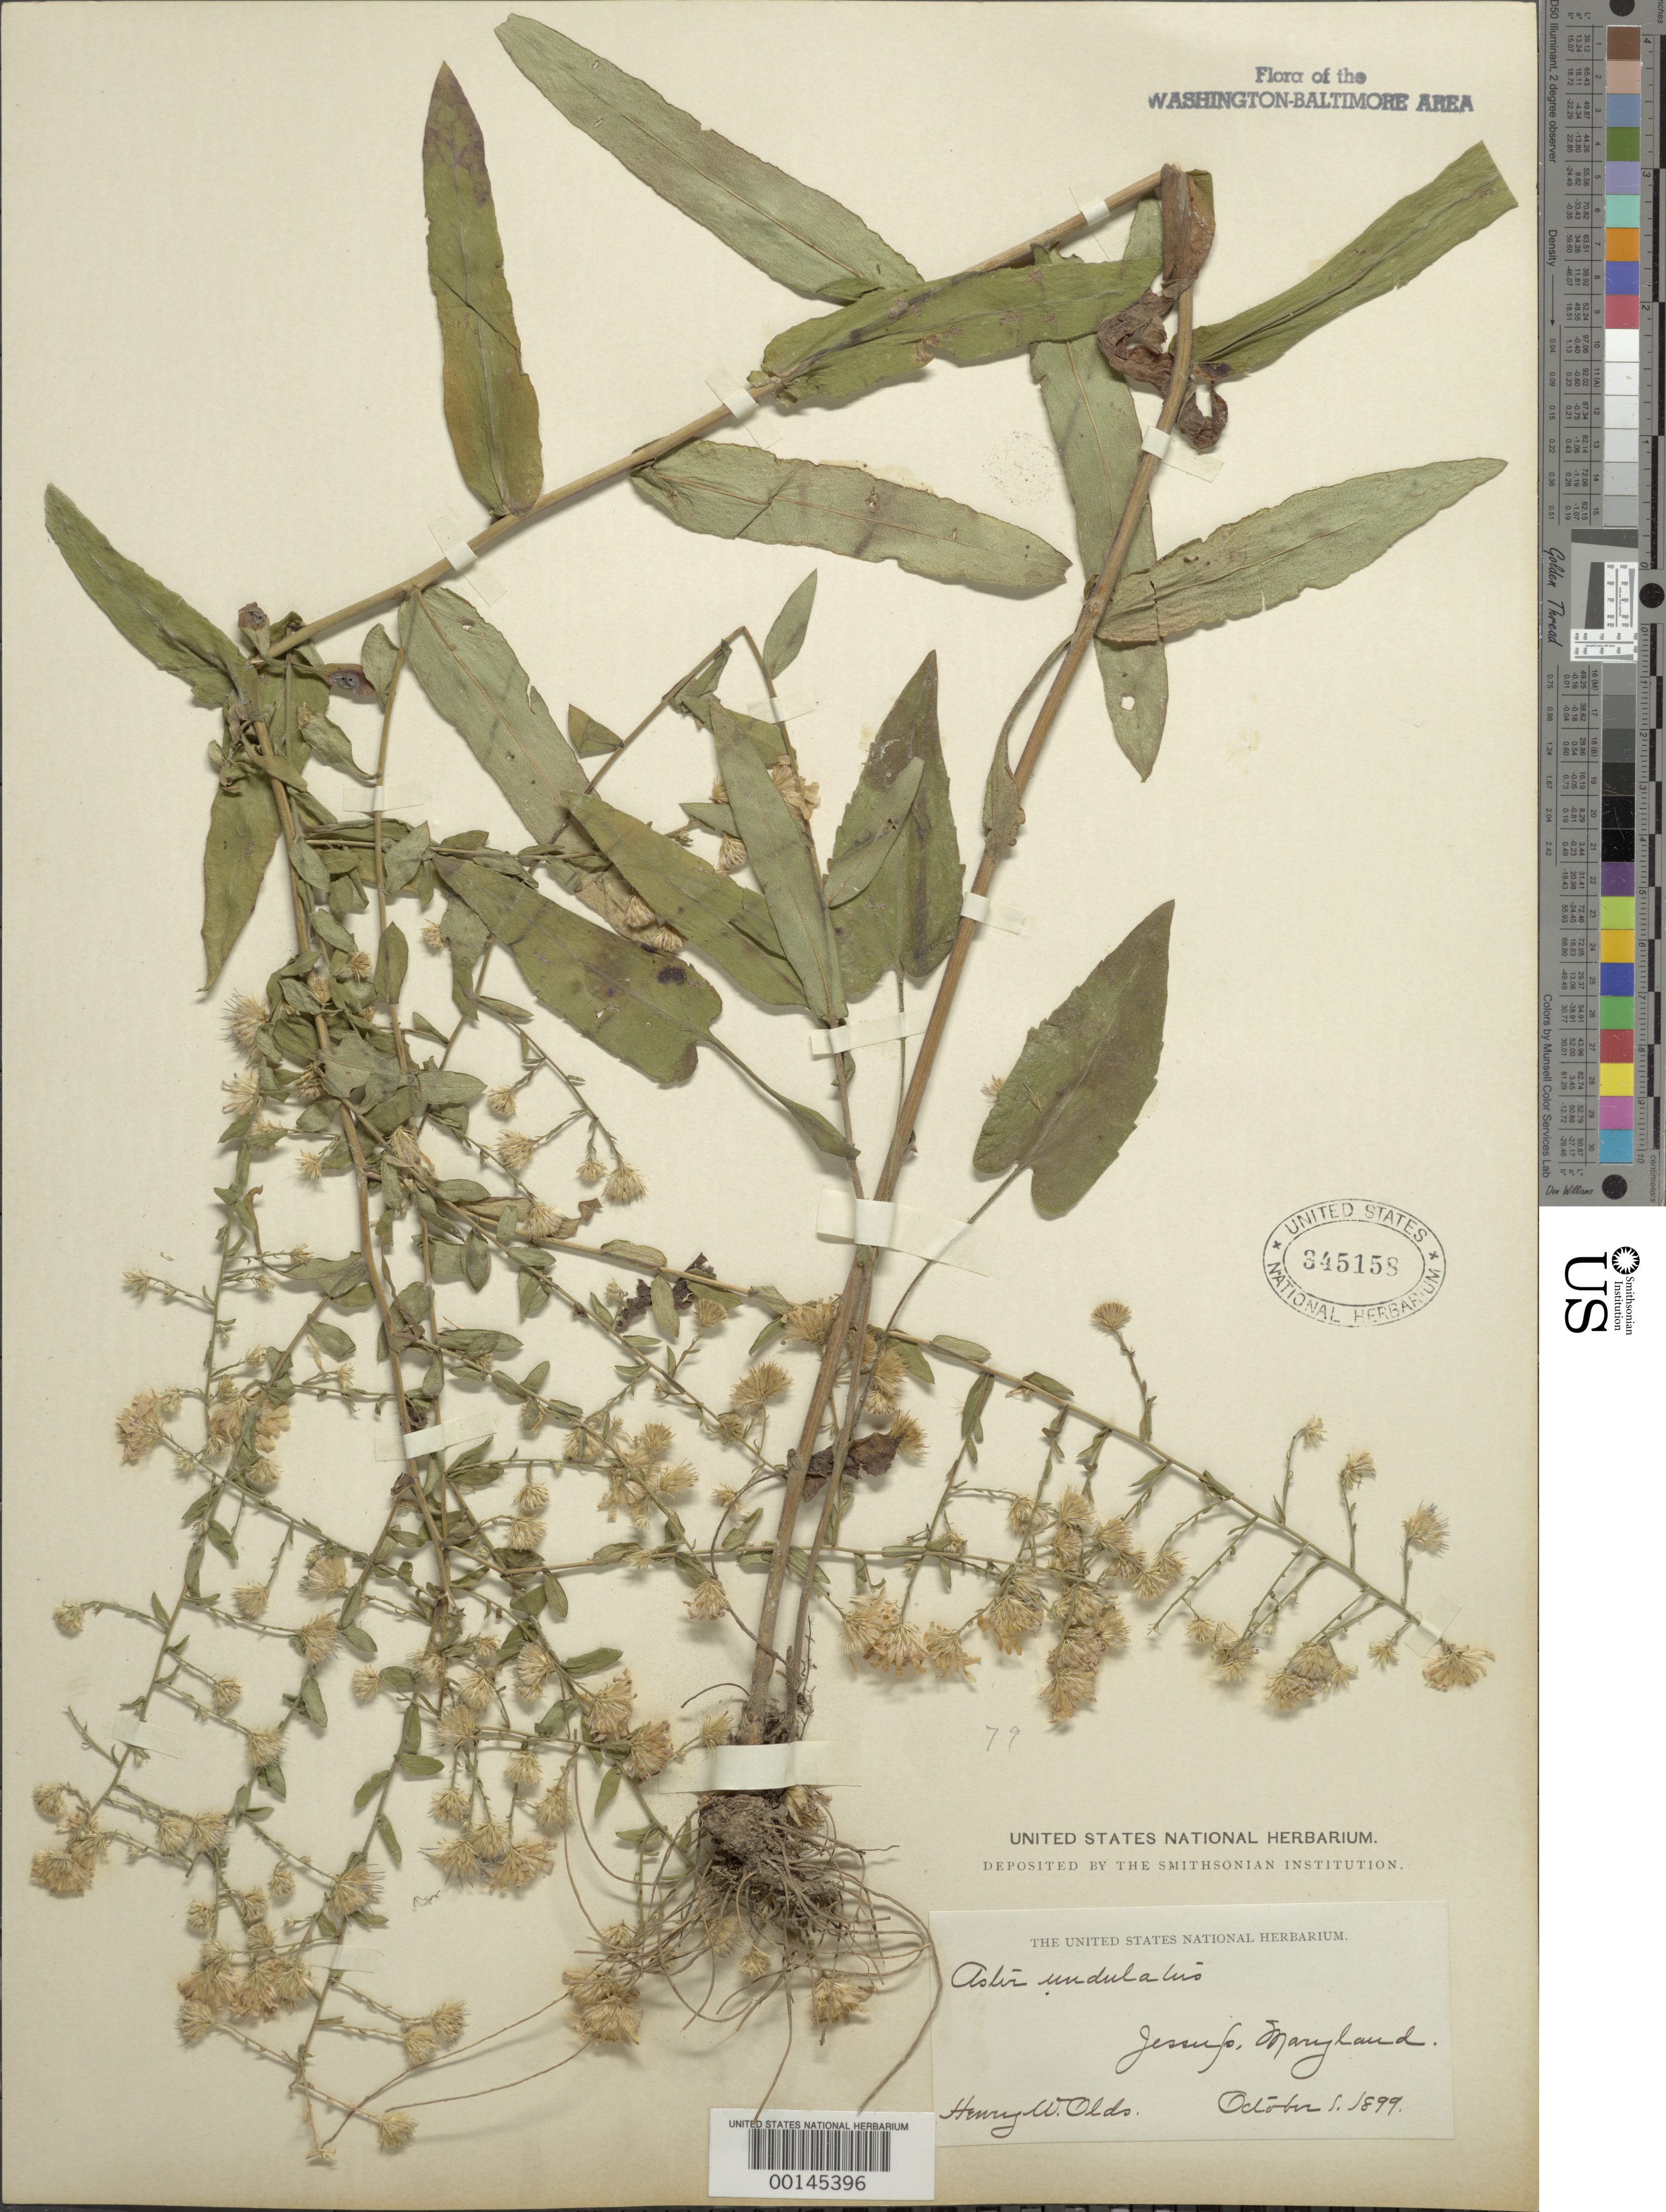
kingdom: Plantae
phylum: Tracheophyta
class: Magnoliopsida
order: Asterales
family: Asteraceae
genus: Symphyotrichum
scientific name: Symphyotrichum undulatum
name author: (L.) G.L. Nesom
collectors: H. W. Olds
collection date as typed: -1 Oct 1899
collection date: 1899-10-01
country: United States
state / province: Maryland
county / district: Anne Arundel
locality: Jessup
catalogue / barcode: US 345158